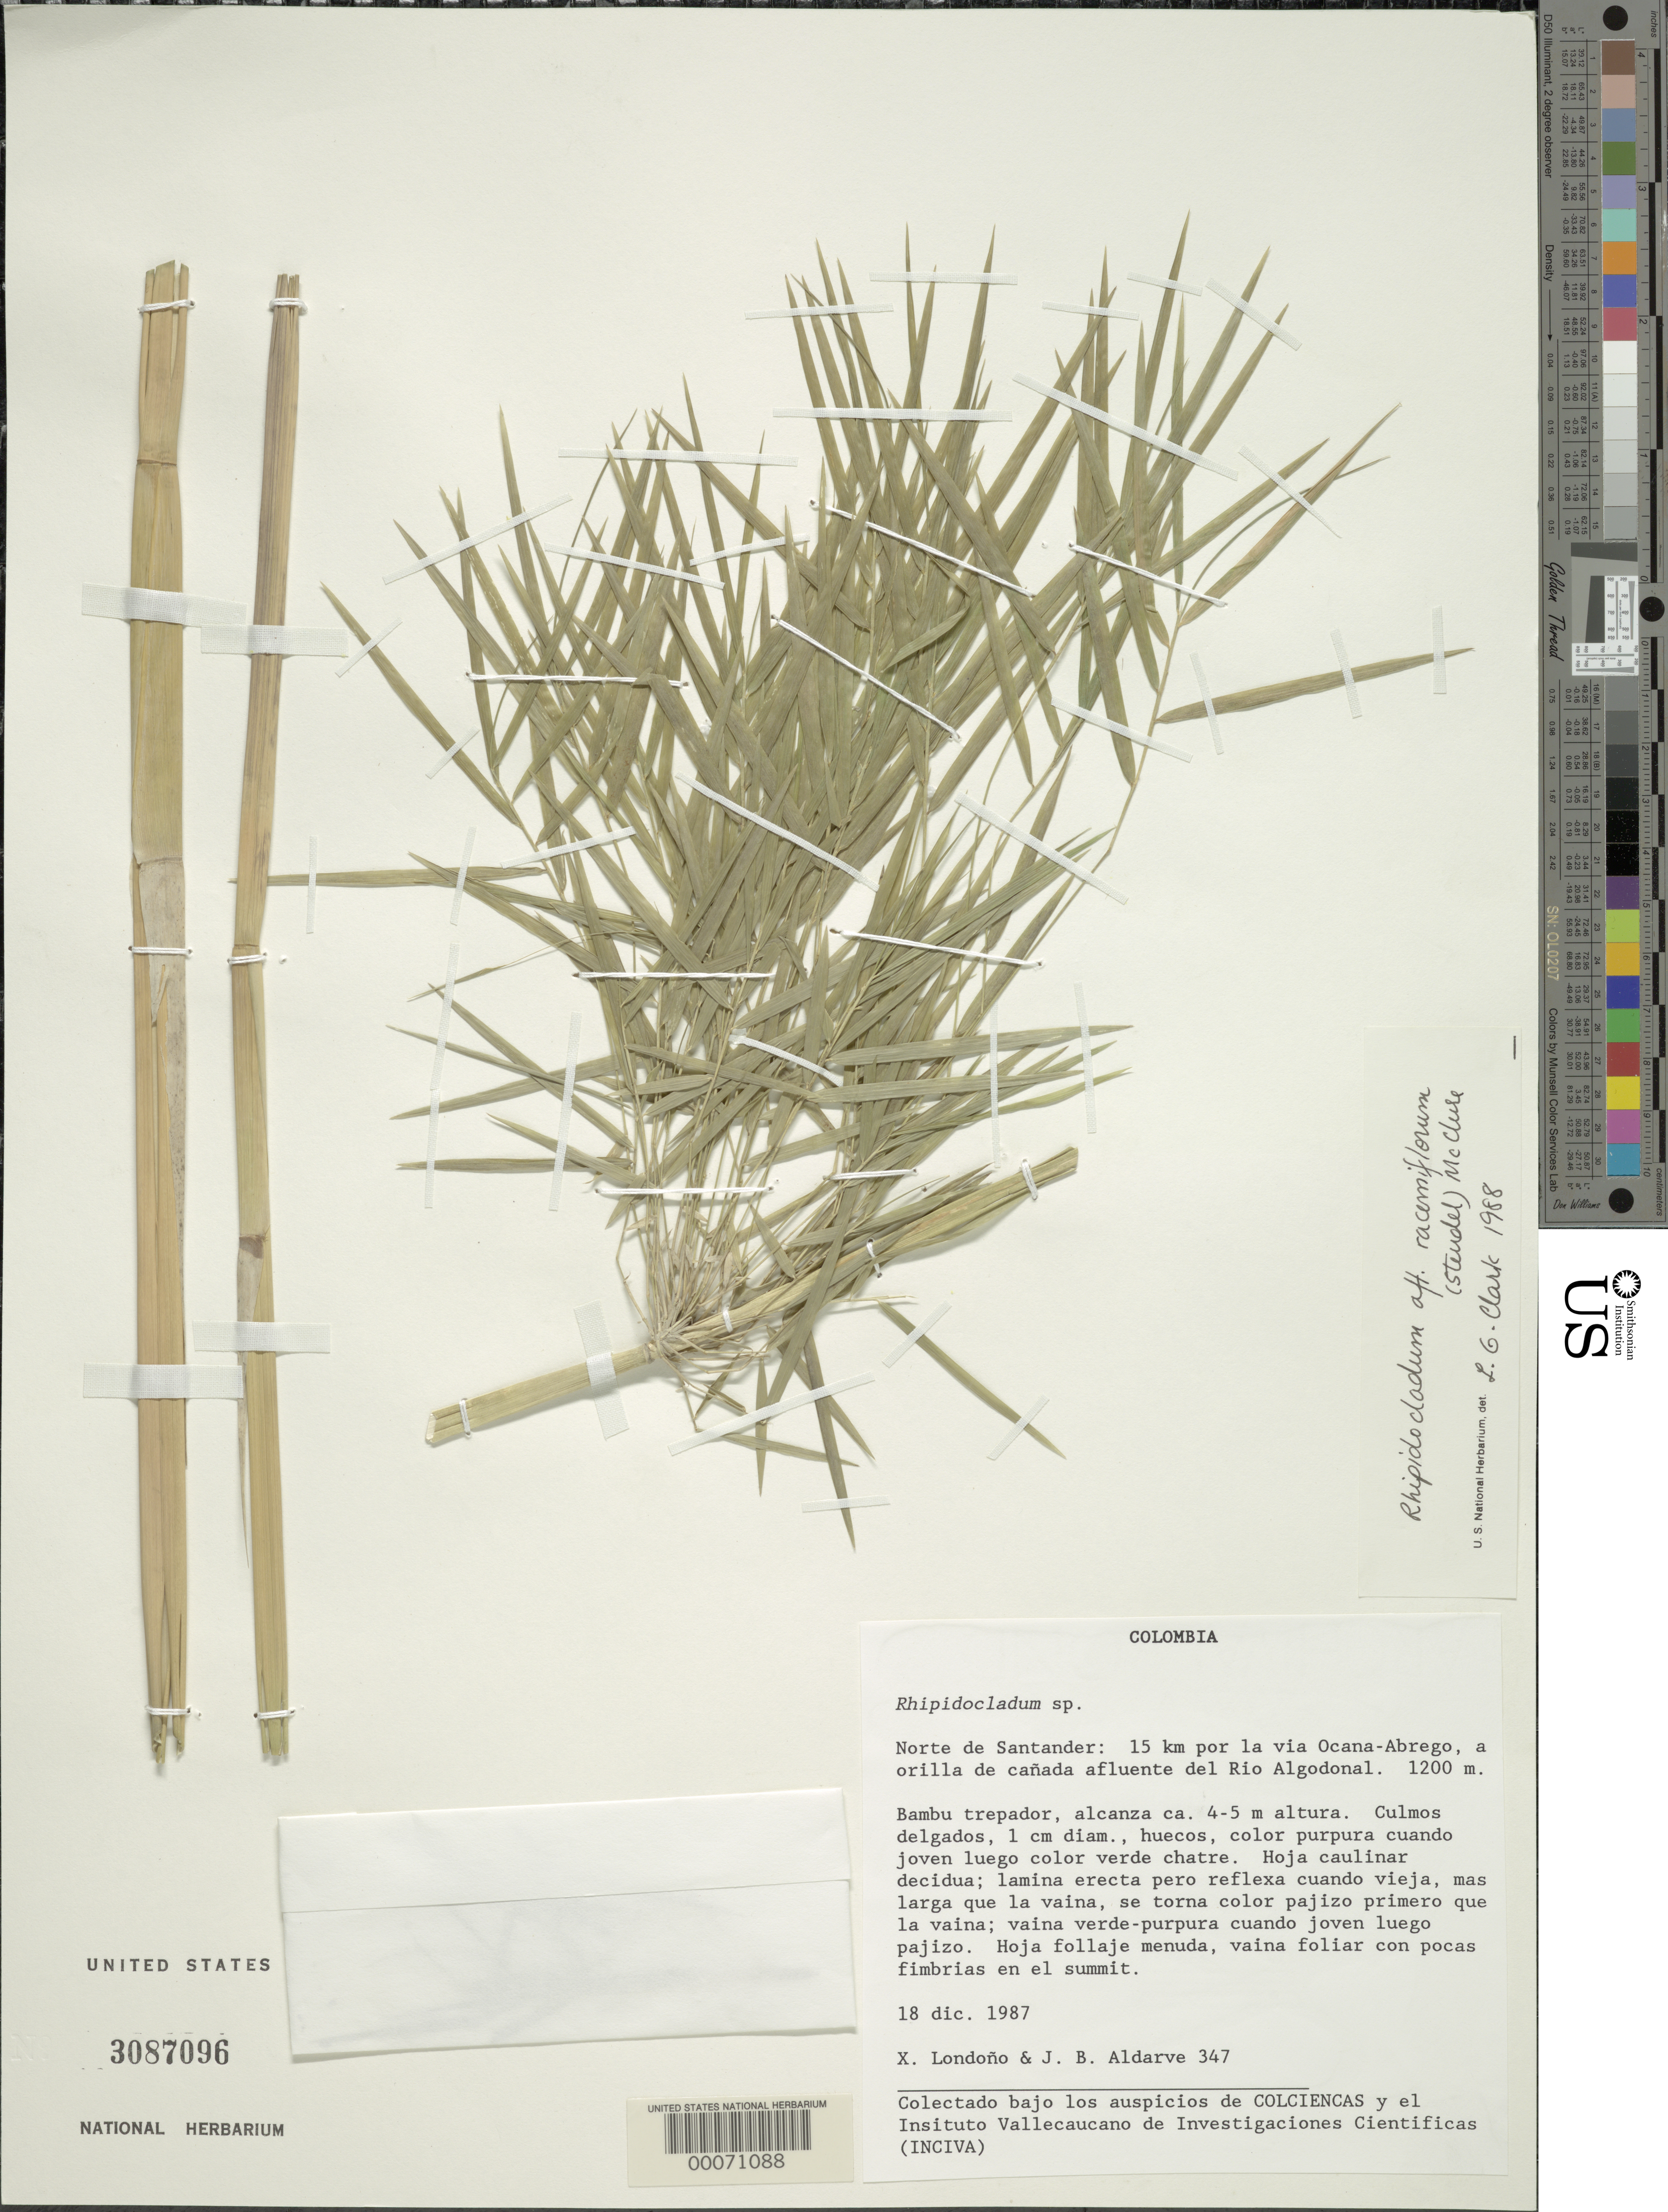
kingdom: Plantae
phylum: Tracheophyta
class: Liliopsida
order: Poales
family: Poaceae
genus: Rhipidocladum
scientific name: Rhipidocladum sp.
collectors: X. Londoño & J. B. Adarve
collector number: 347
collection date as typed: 18 Dec 1987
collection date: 1987-12-18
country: Colombia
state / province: Norte de Santander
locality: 15 km of Ocana-Abrego, bordering path of tributary of Rio Algodonal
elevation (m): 1200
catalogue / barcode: US 3087096